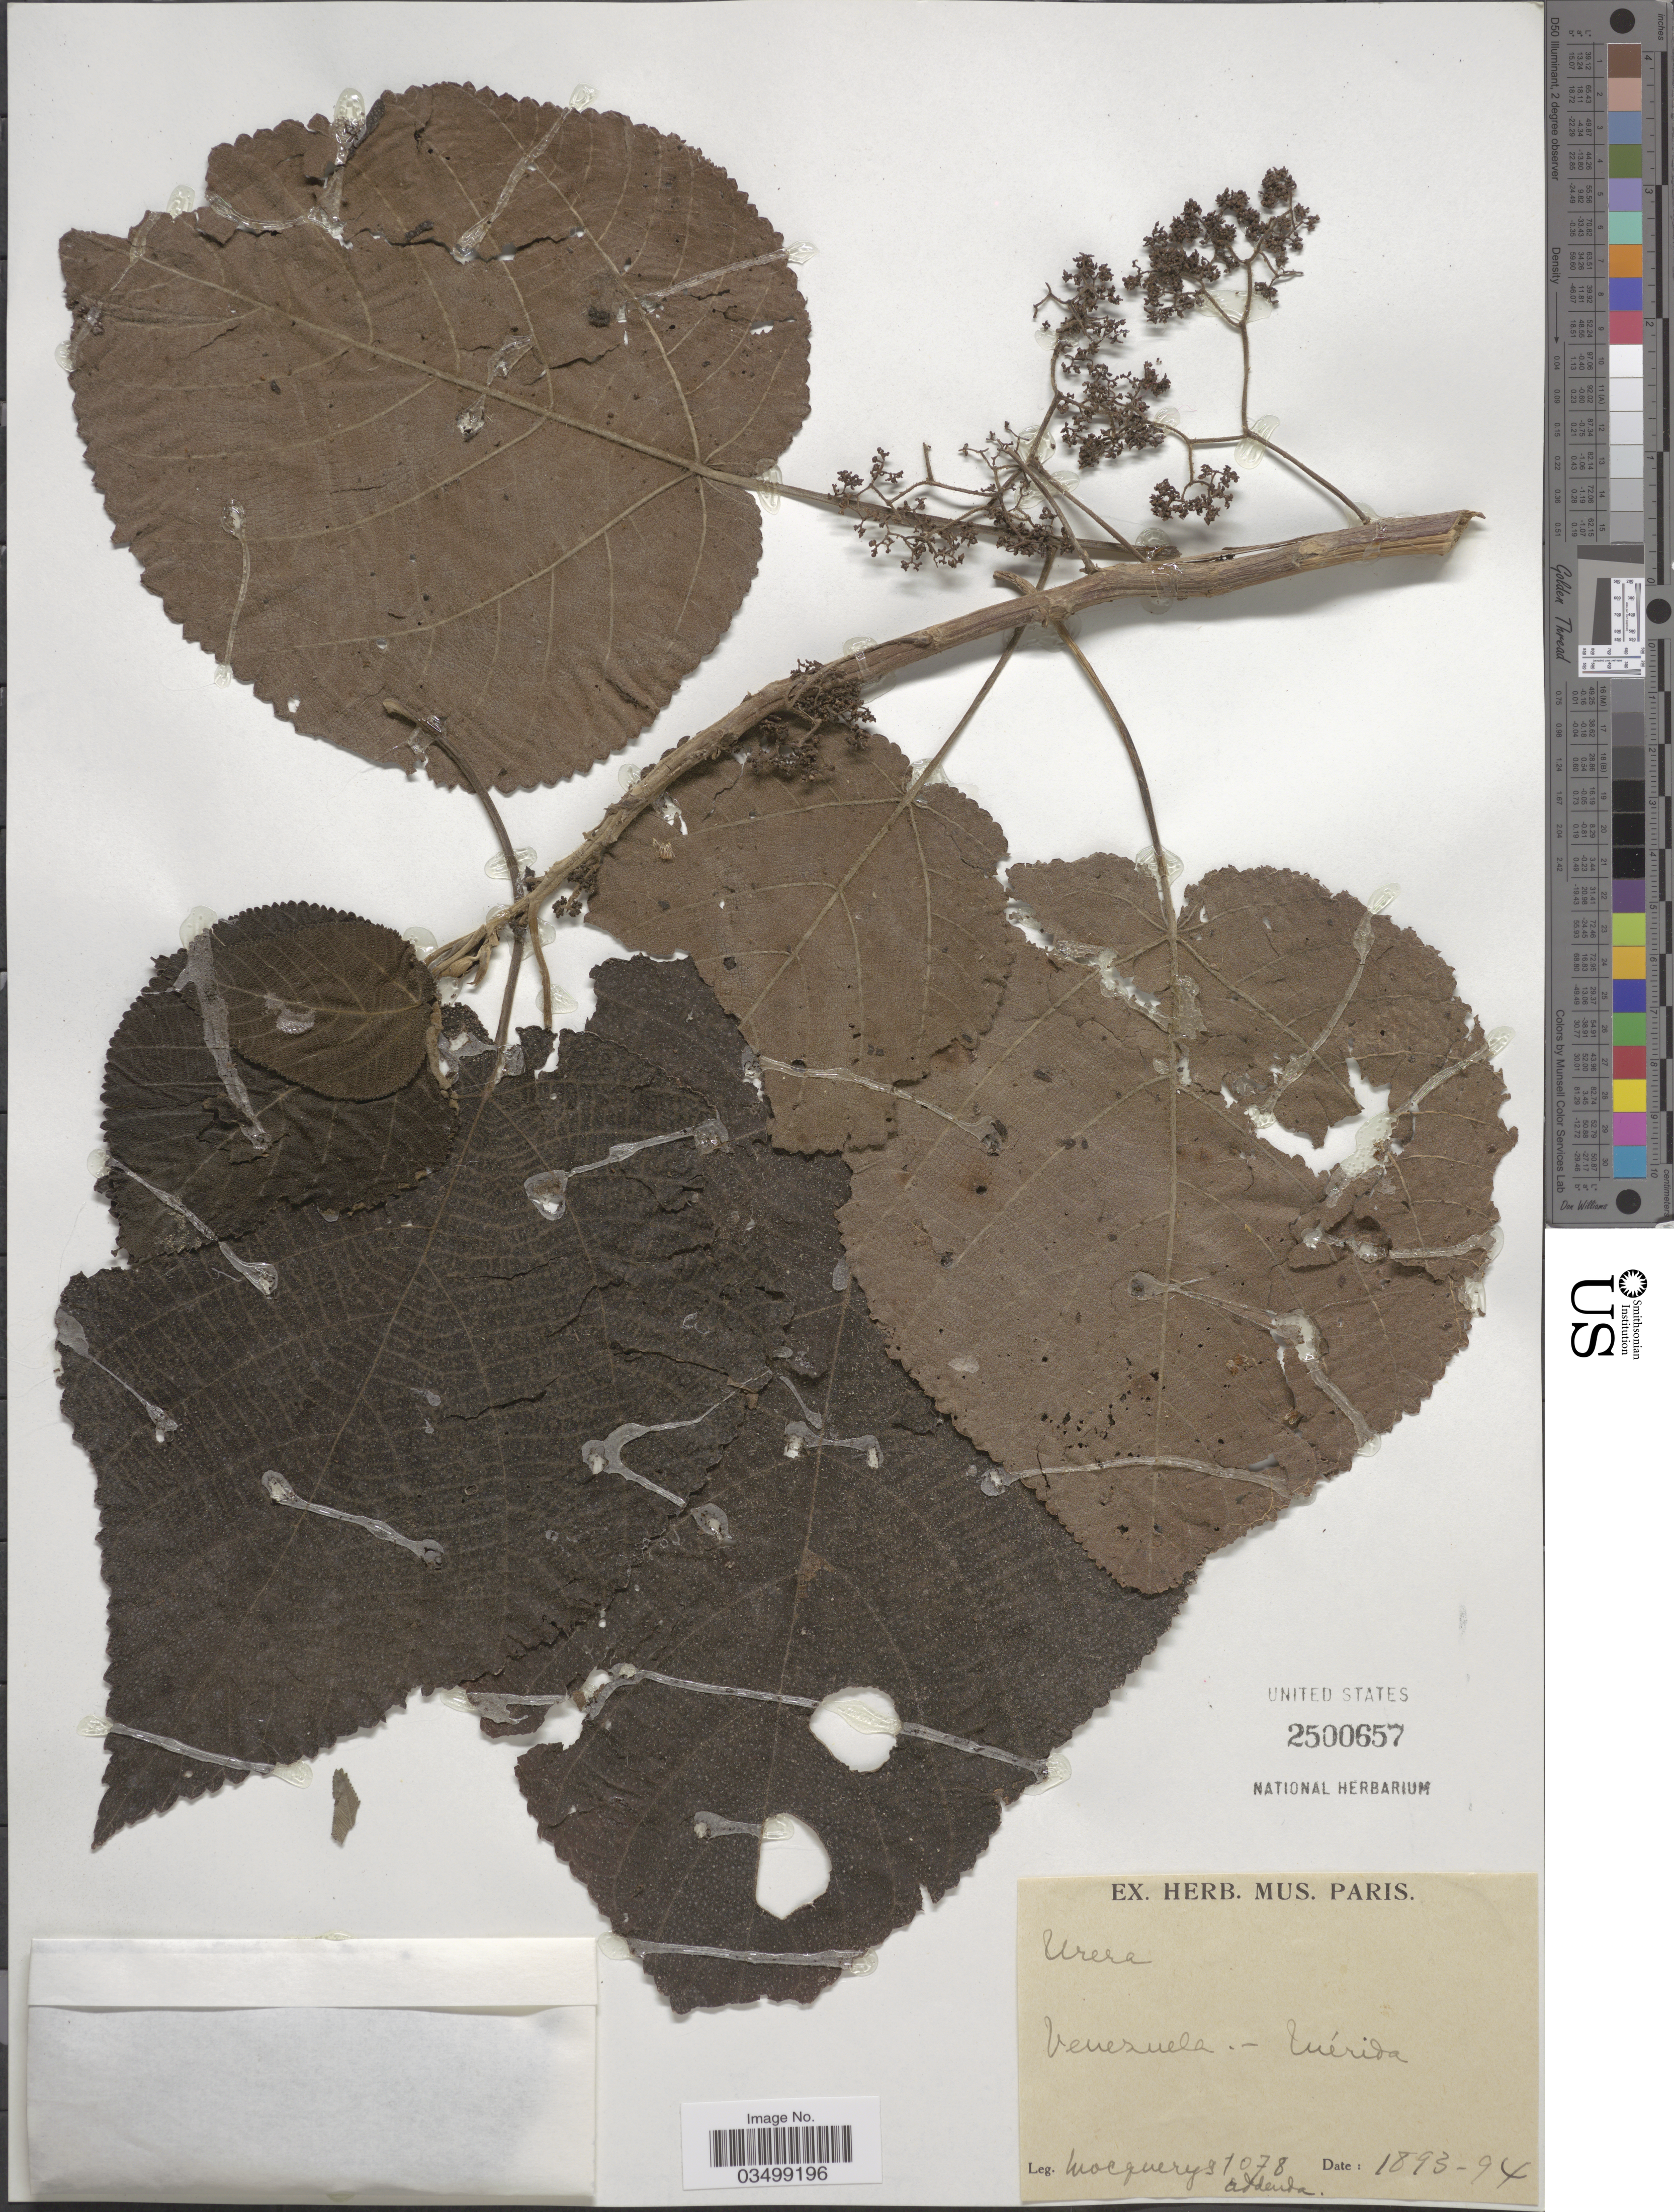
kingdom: Plantae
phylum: Tracheophyta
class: Magnoliopsida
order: Rosales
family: Urticaceae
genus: Urera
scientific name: Urera sp.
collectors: A. Mocquerys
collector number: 1078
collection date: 1893/1894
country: Venezuela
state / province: Mérida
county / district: Libertador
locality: Mérida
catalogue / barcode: US 2500657